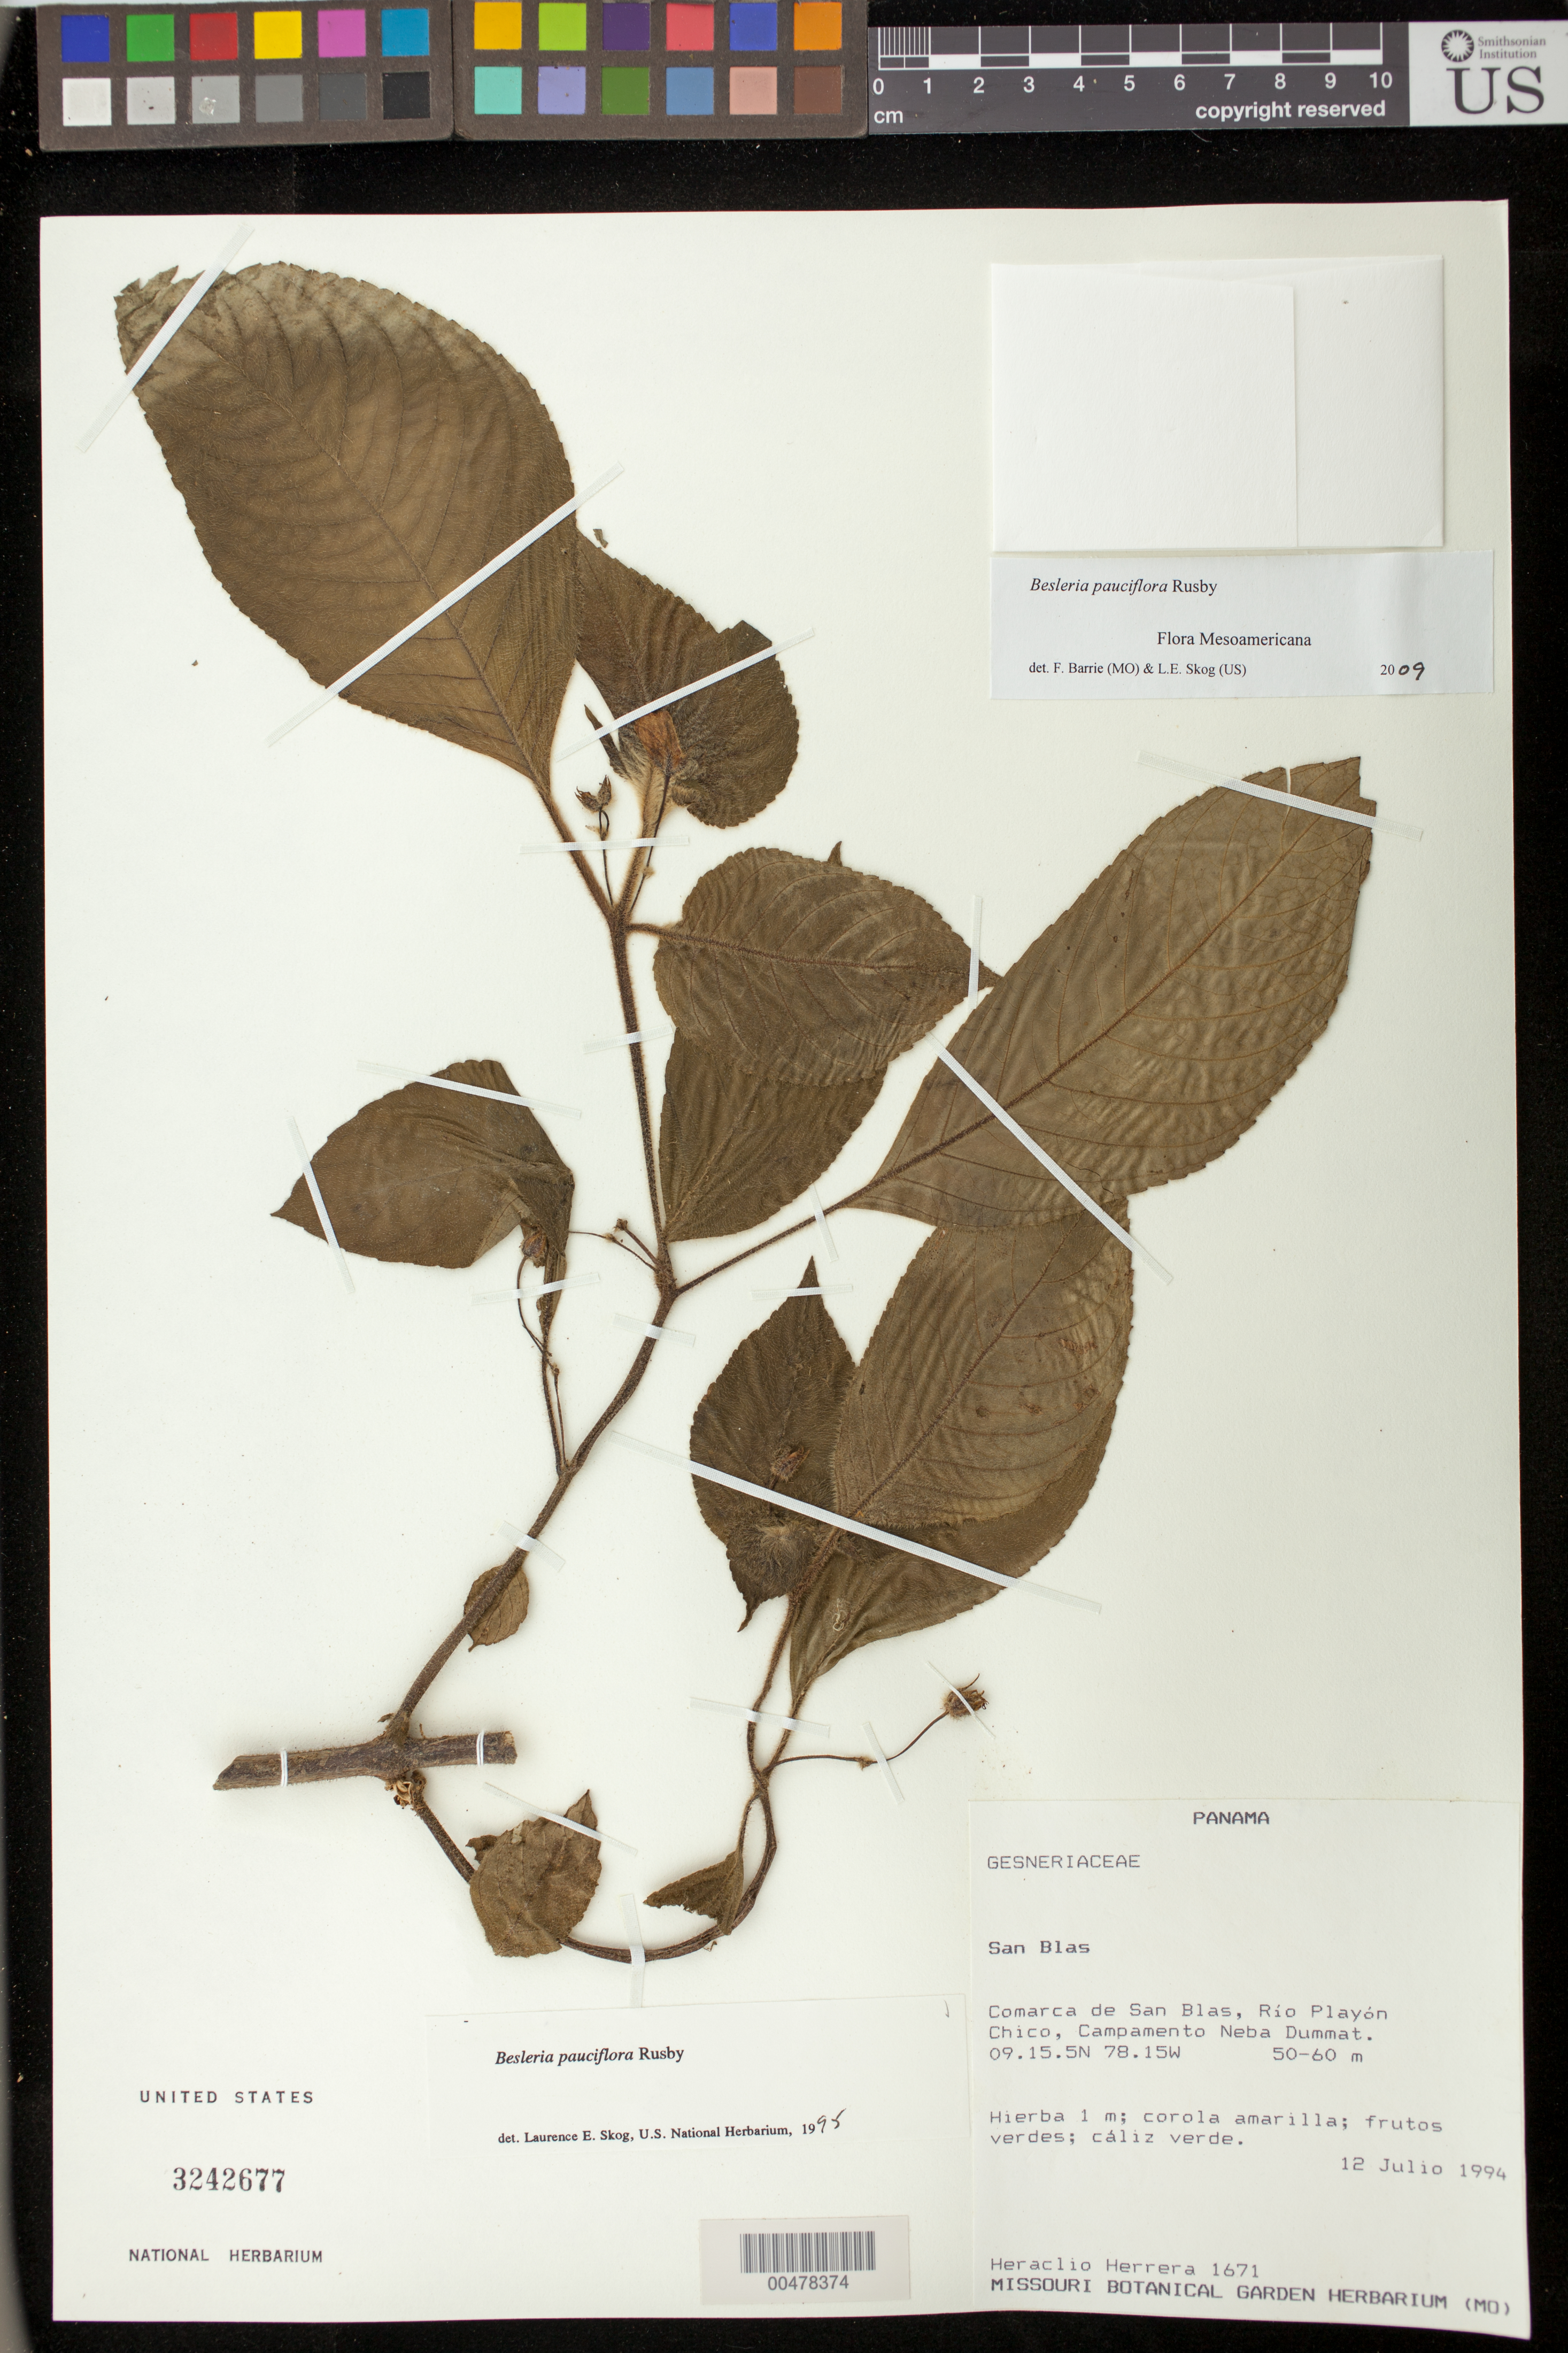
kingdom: Plantae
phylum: Tracheophyta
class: Magnoliopsida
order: Lamiales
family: Gesneriaceae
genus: Besleria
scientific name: Besleria pauciflora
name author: Rusby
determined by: Skog, Laurence E.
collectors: H. Herrera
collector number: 1671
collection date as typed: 12 Jul 1994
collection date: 1994-07-12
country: Panama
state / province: Kuna Yala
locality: Comarca de San Blas, Río Playón Chico, Campamento Neba Dummat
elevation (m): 50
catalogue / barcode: US 3242677